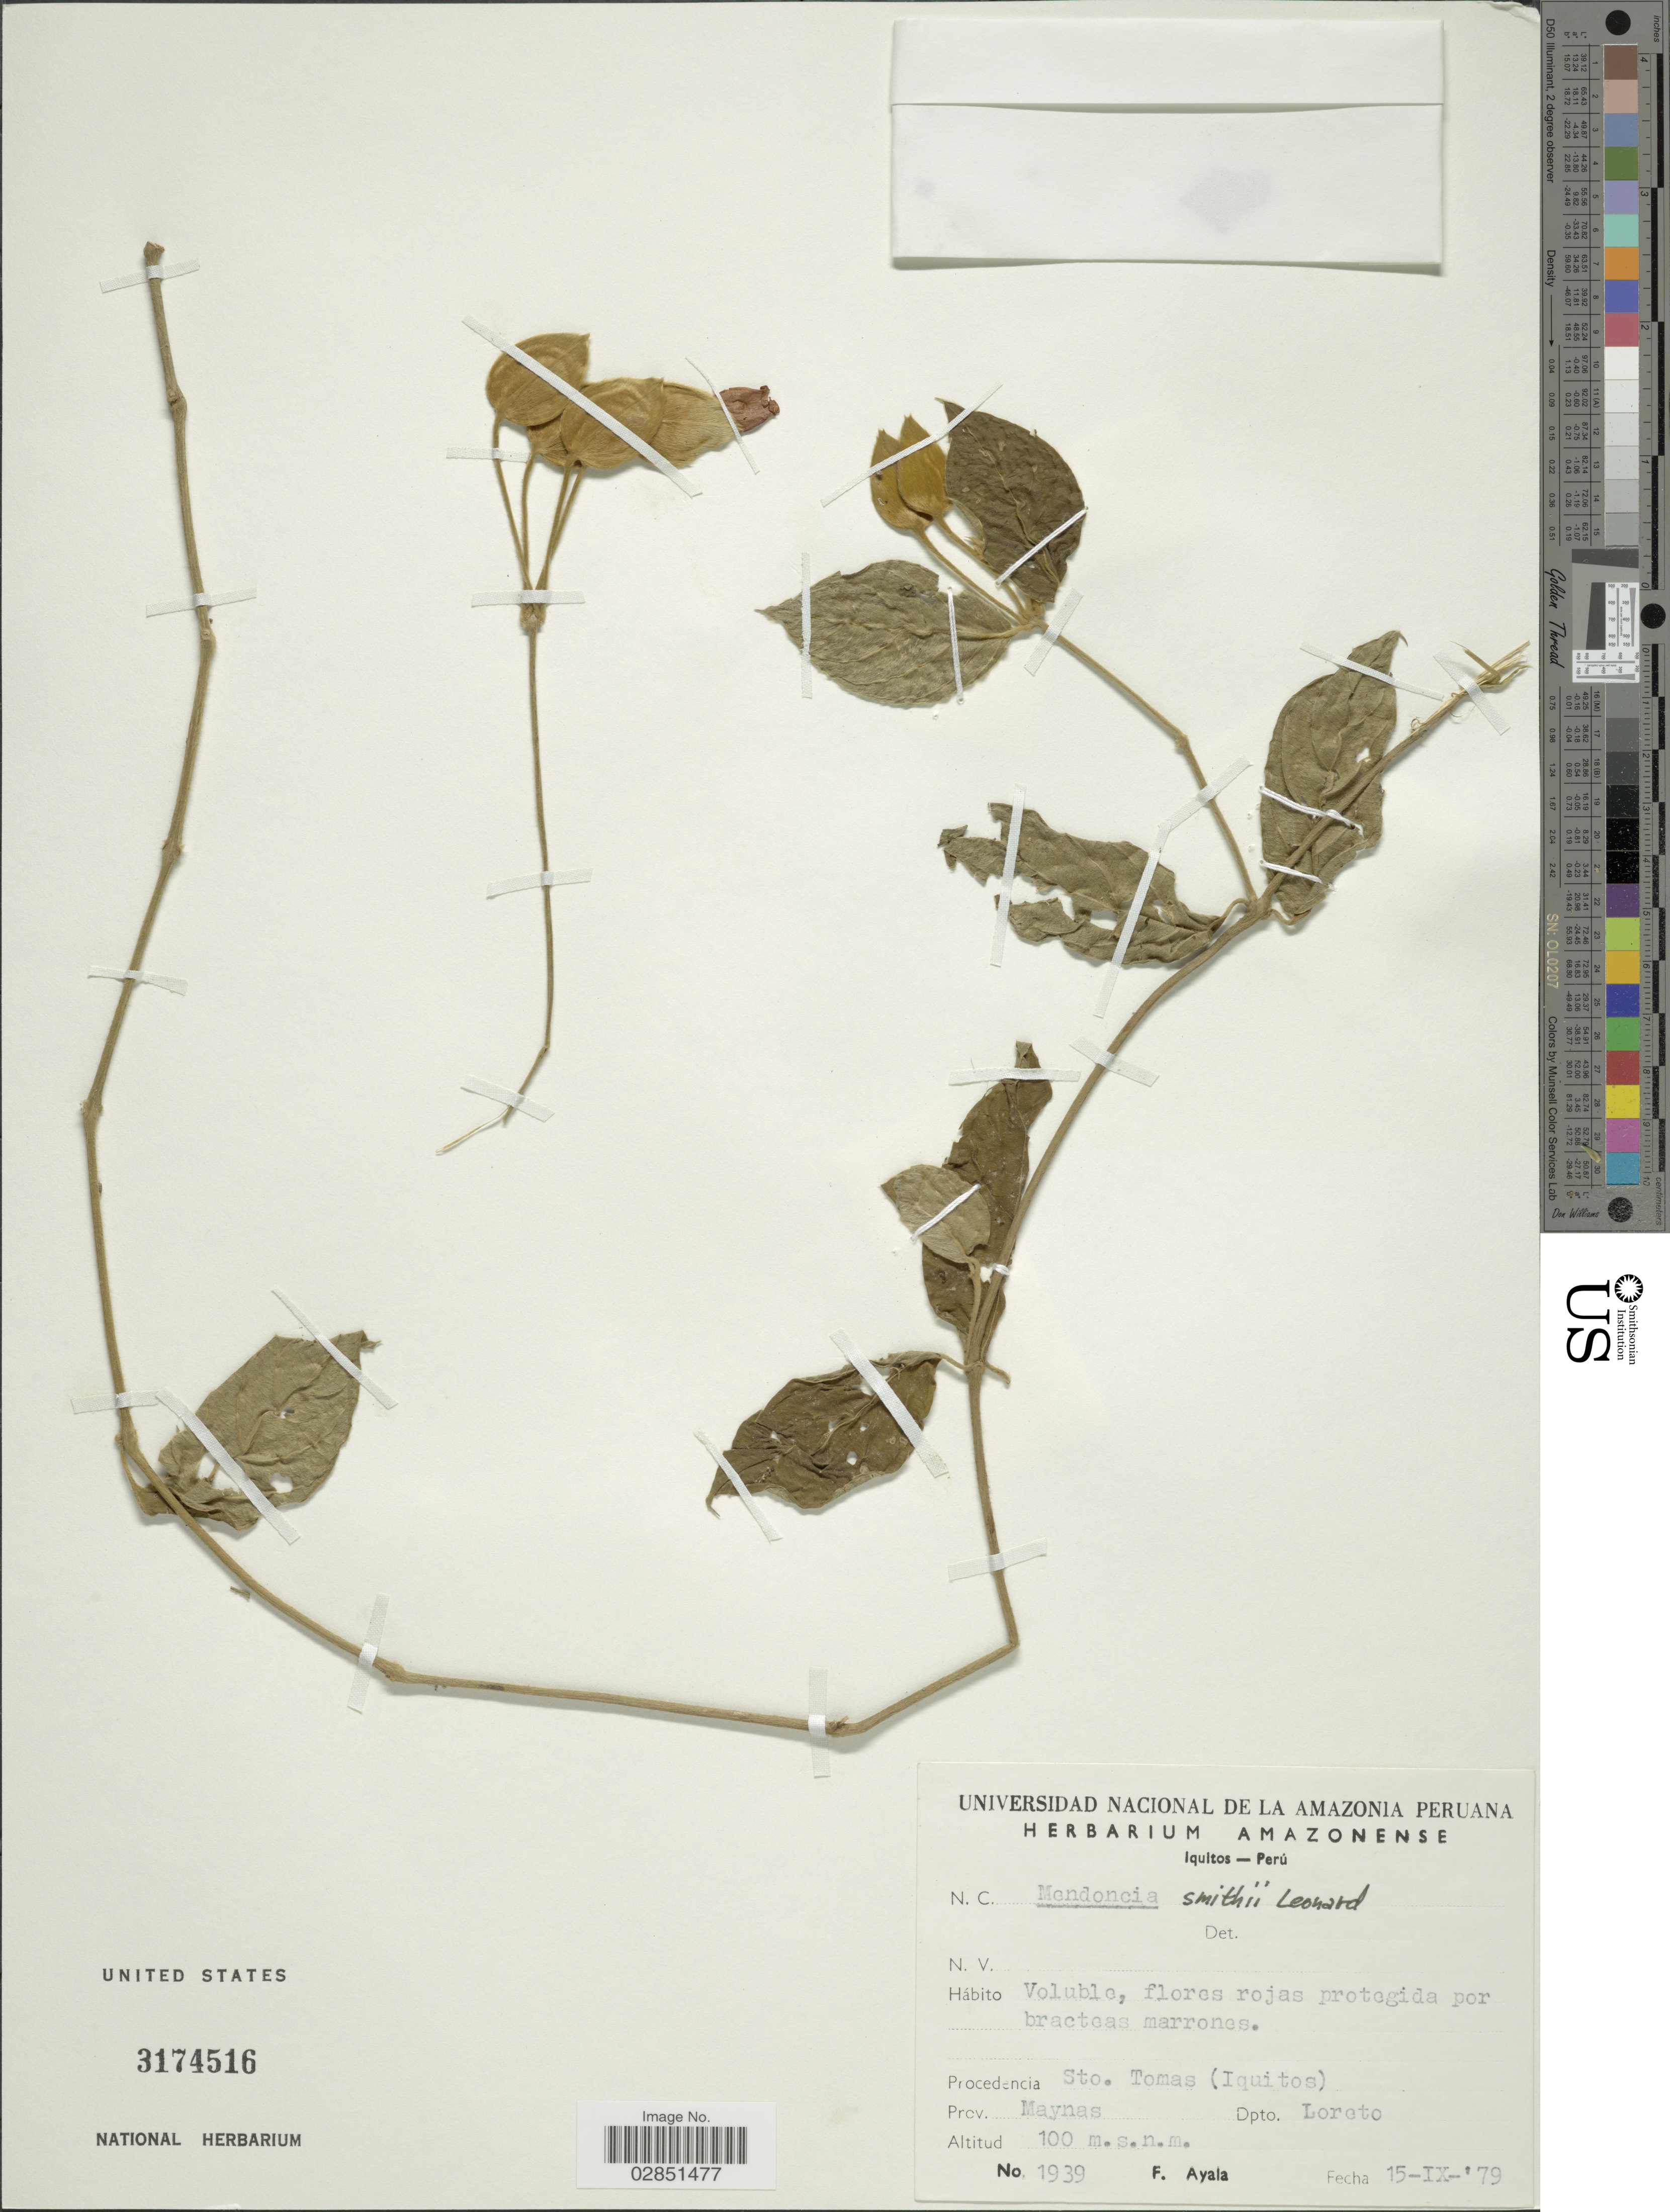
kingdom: Plantae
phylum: Tracheophyta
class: Magnoliopsida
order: Lamiales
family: Acanthaceae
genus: Mendoncia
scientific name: Mendoncia smithii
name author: Leonard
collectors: F. Ayala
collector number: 1939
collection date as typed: Transcribed d/m/y: 15/9/79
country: Peru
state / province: Loreto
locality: Procedencia Sto. Tomas (Iquitos), Prov. Maynas, Dpto. Loreto.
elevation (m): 100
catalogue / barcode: US 3174516